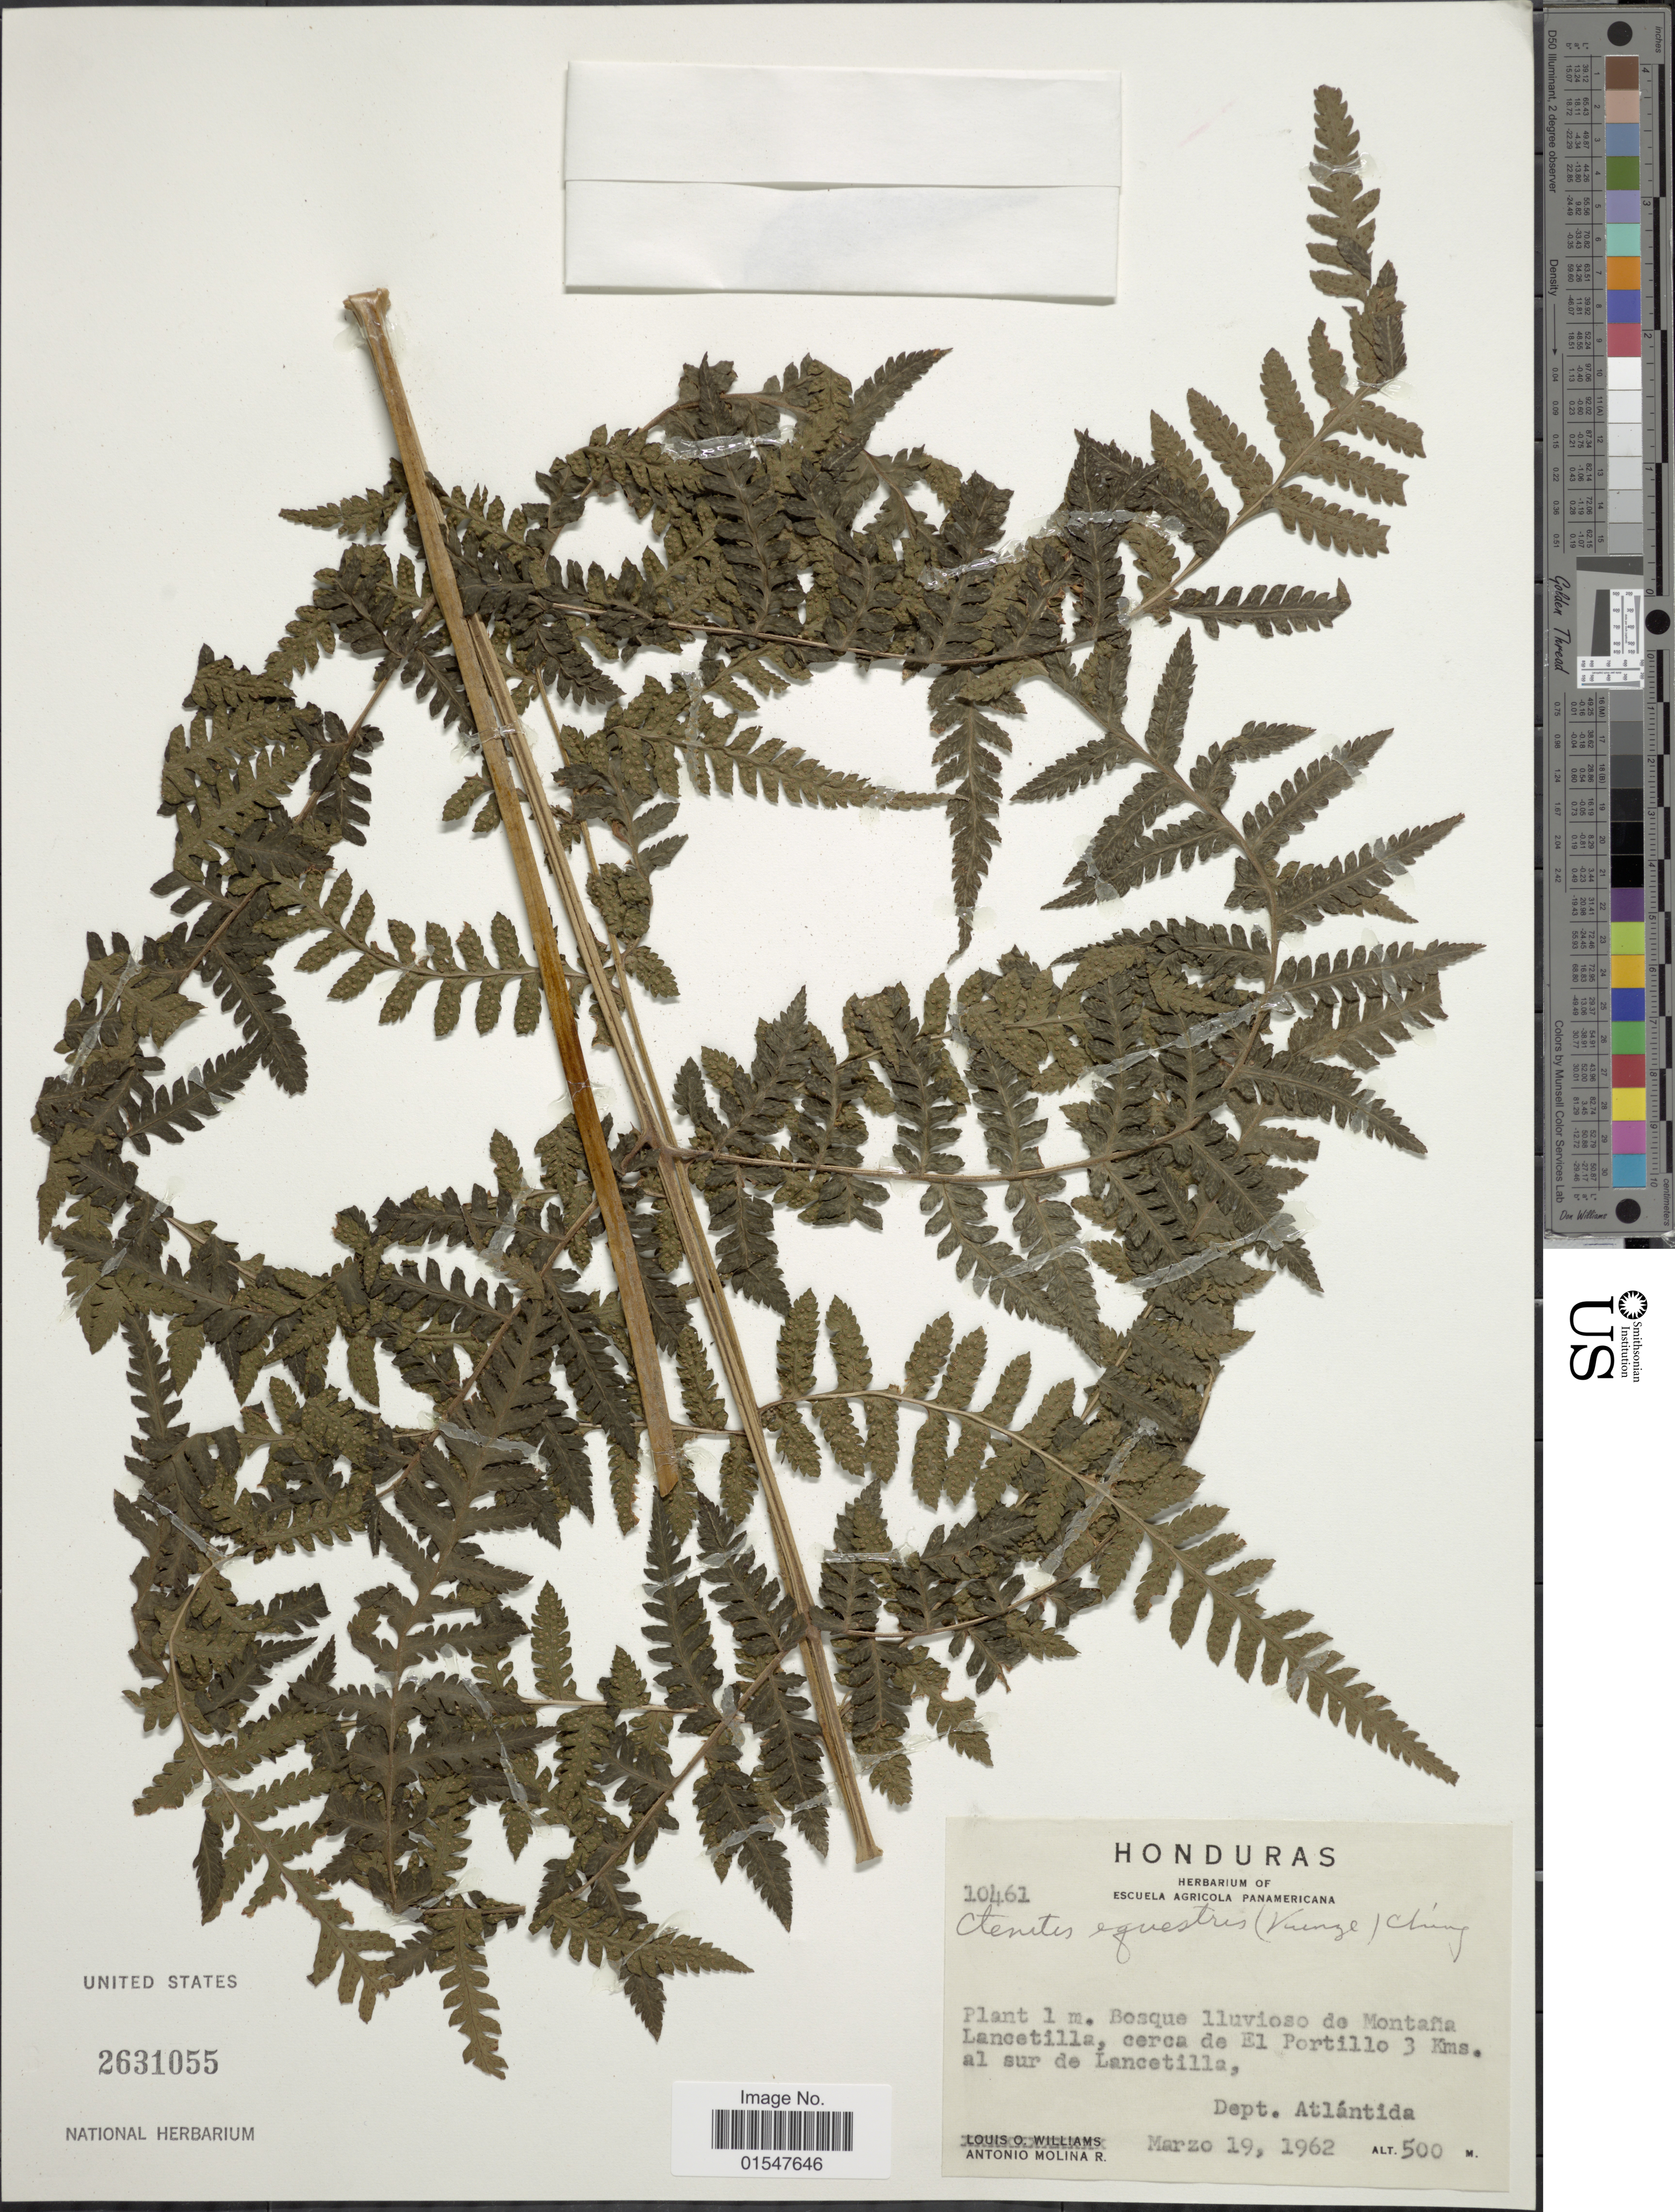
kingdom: Plantae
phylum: Tracheophyta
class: Polypodiopsida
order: Polypodiales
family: Dryopteridaceae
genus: Ctenitis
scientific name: Ctenitis equestris var. equestris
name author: (Kunze) Ching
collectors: A. R. Molina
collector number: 10461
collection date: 1962-03-19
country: Honduras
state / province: Atlántida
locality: Bosque lluvioso de Montafia Lancetilla, cerca de El Portillo 3 Kms. al sur de Lancetilla, Dept. Atlantida.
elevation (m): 500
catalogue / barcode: US 2631055